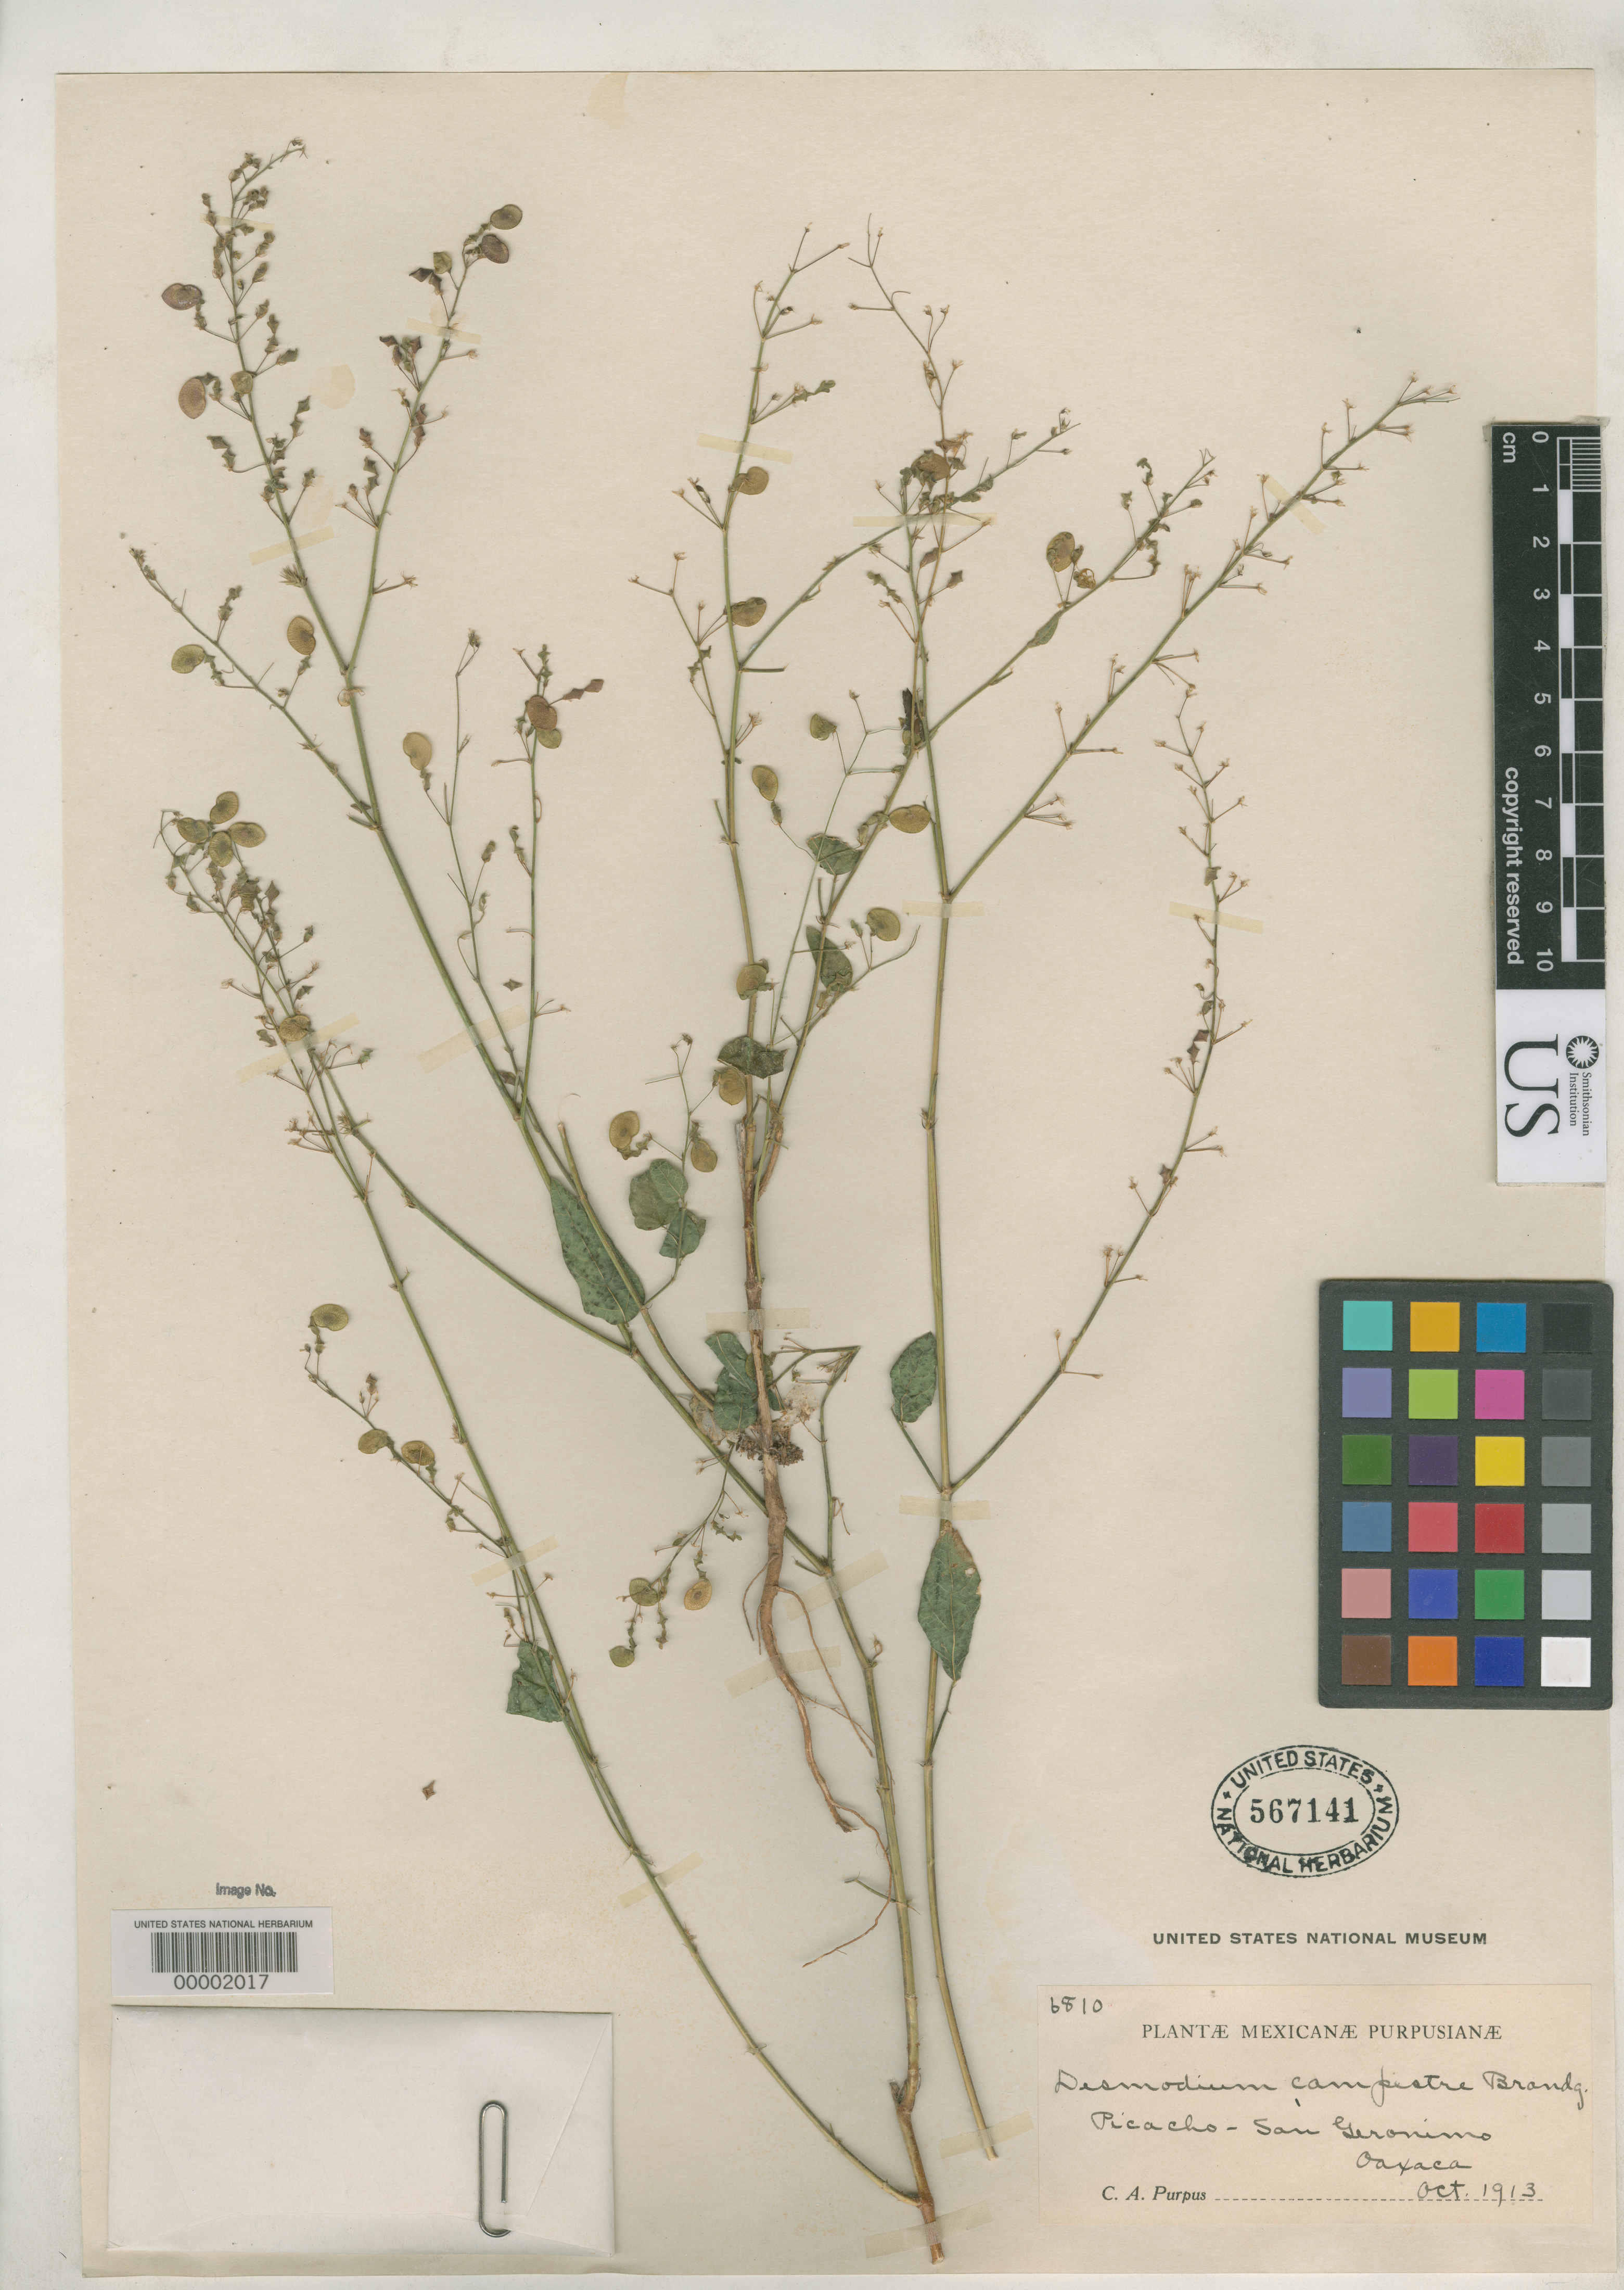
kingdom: Plantae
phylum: Tracheophyta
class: Magnoliopsida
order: Fabales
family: Fabaceae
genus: Desmodium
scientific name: Desmodium campestre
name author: Brandegee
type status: Isotype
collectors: C. A. Purpus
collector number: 6810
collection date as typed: Oct 1913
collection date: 1913-10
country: Mexico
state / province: Oaxaca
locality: Picacho, San Geronimo.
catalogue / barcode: US 567141